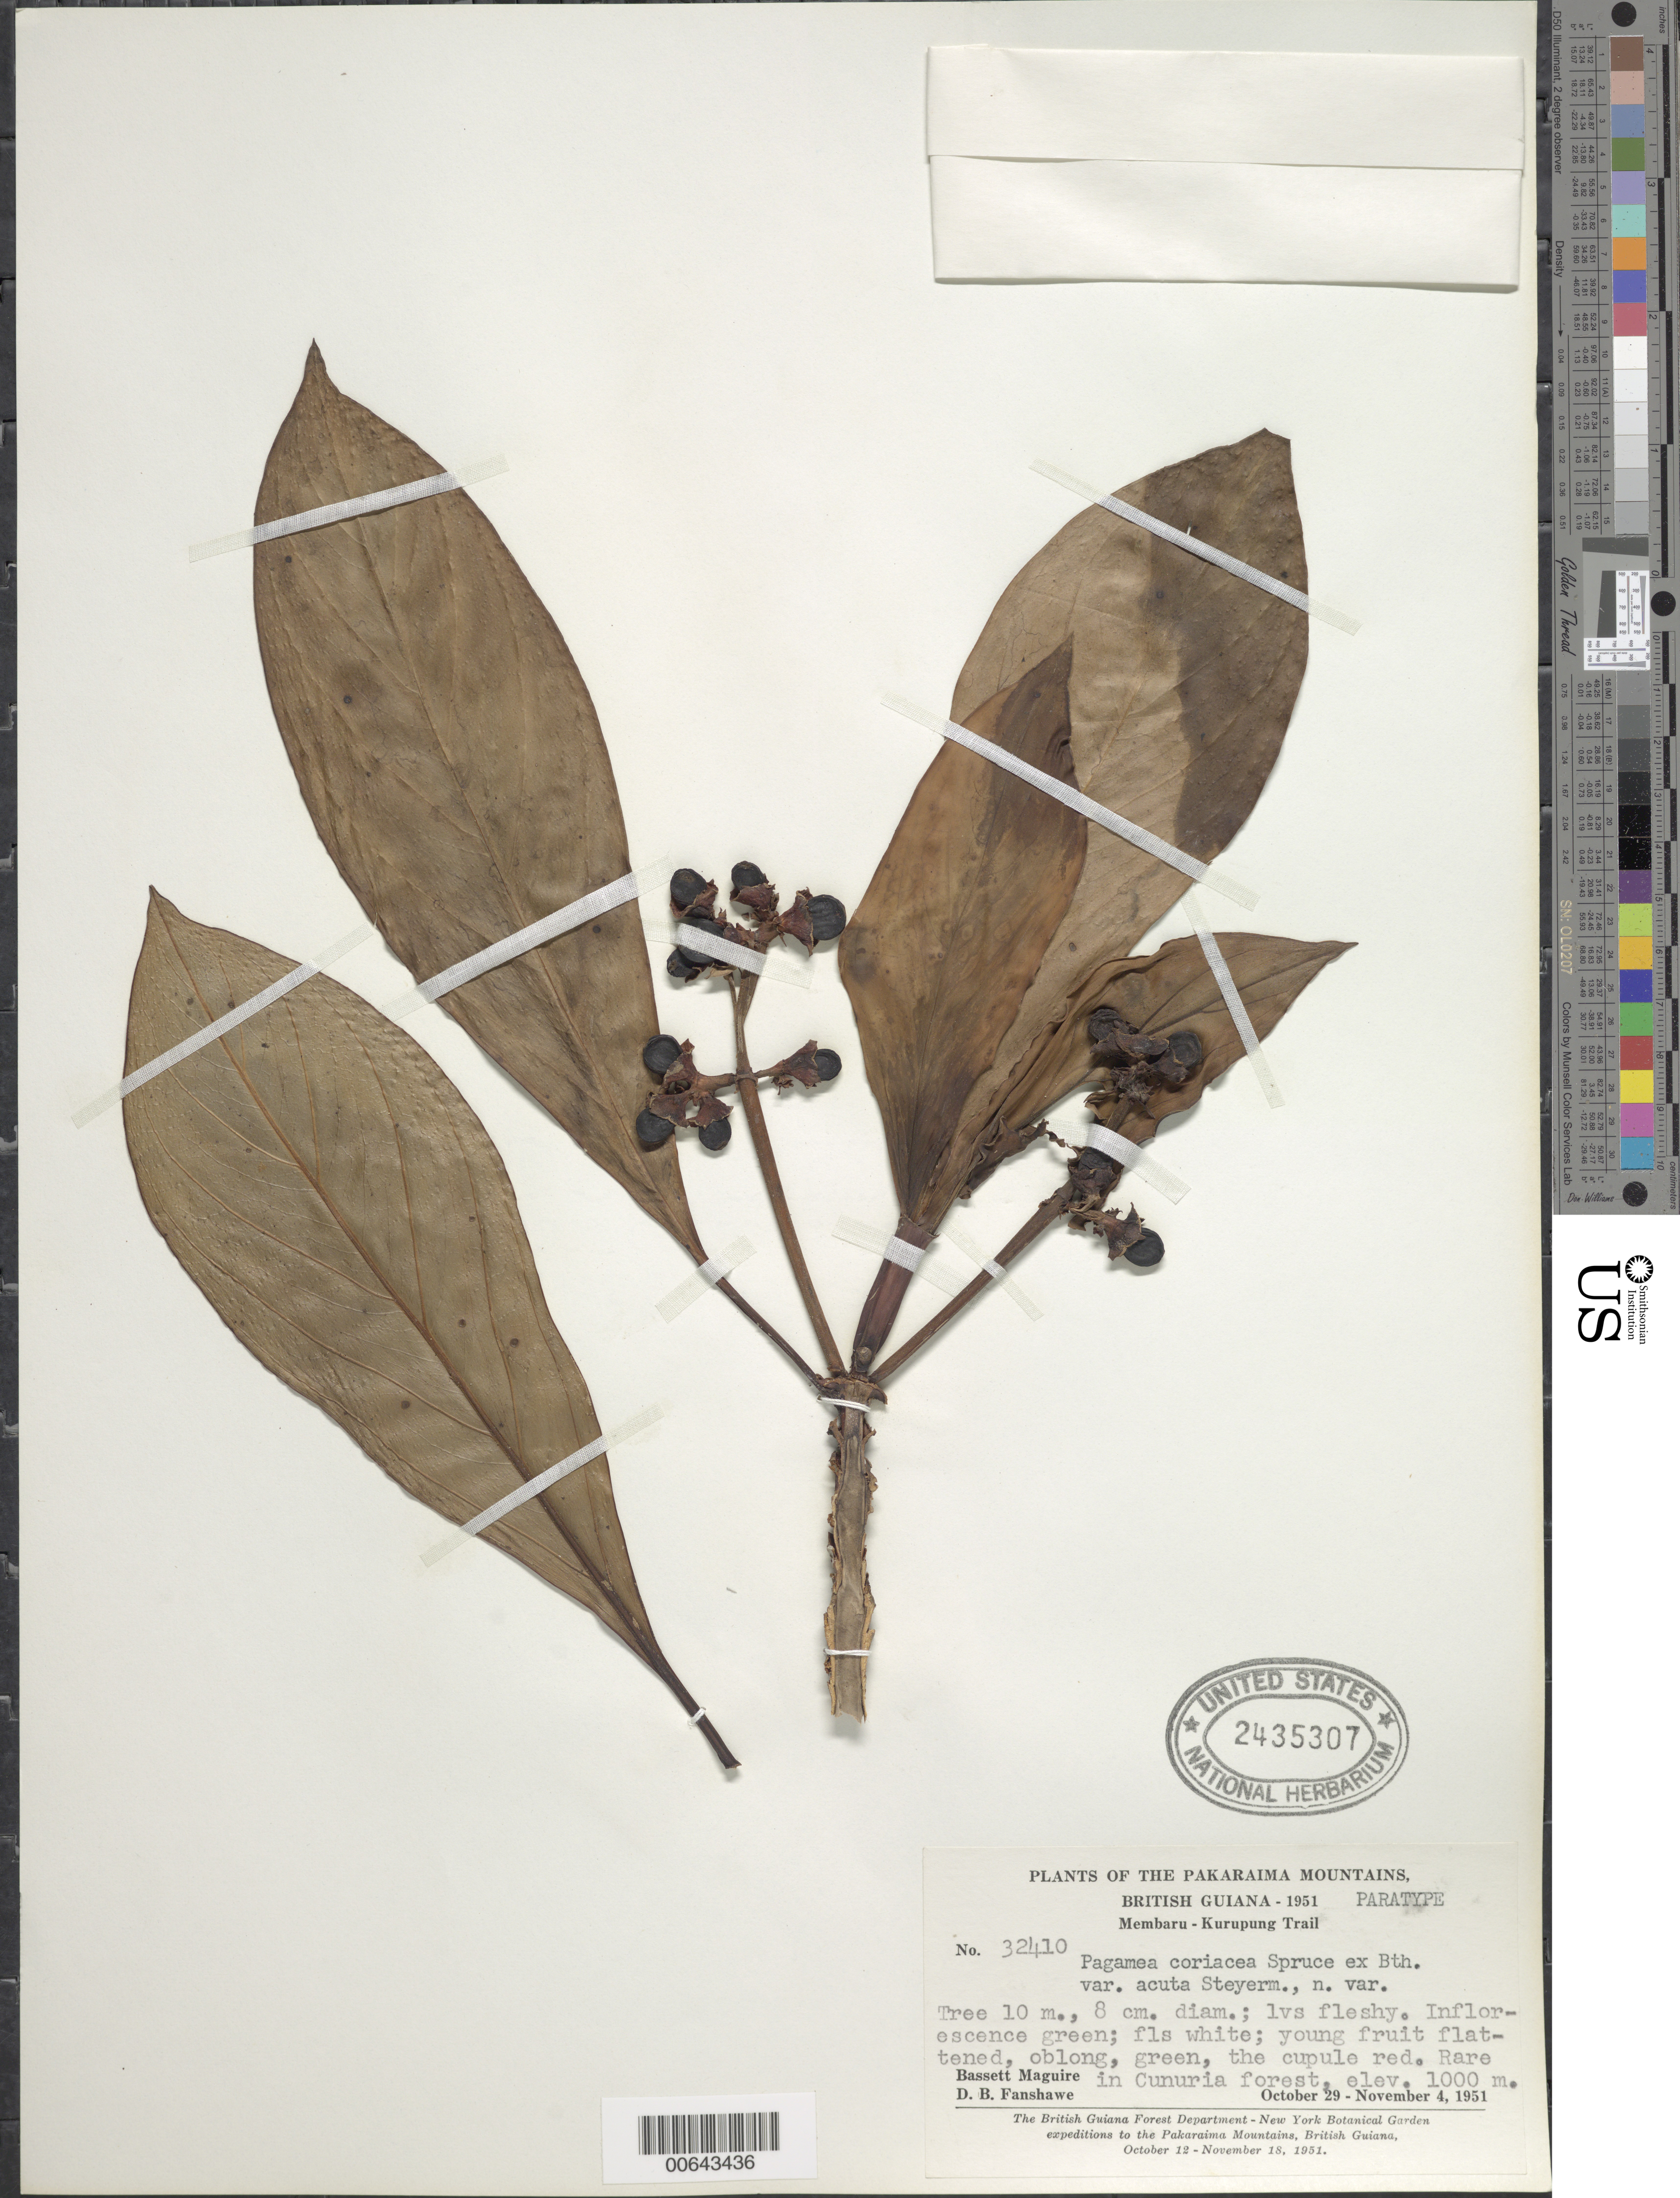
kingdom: Plantae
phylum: Tracheophyta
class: Magnoliopsida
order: Gentianales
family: Rubiaceae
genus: Pagamea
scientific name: Pagamea coriacea var. acuta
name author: Steyerm.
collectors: B. Maguire & D. B. Fanshawe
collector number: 32410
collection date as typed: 29-Oct-51 to 4-Nov-51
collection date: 1951-10-29/1951-11-04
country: Guyana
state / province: Cuyuni-Mazaruni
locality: Membaru-Kurupung Trail, Pakaraima Mts.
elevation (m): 1000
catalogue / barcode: US 2435307